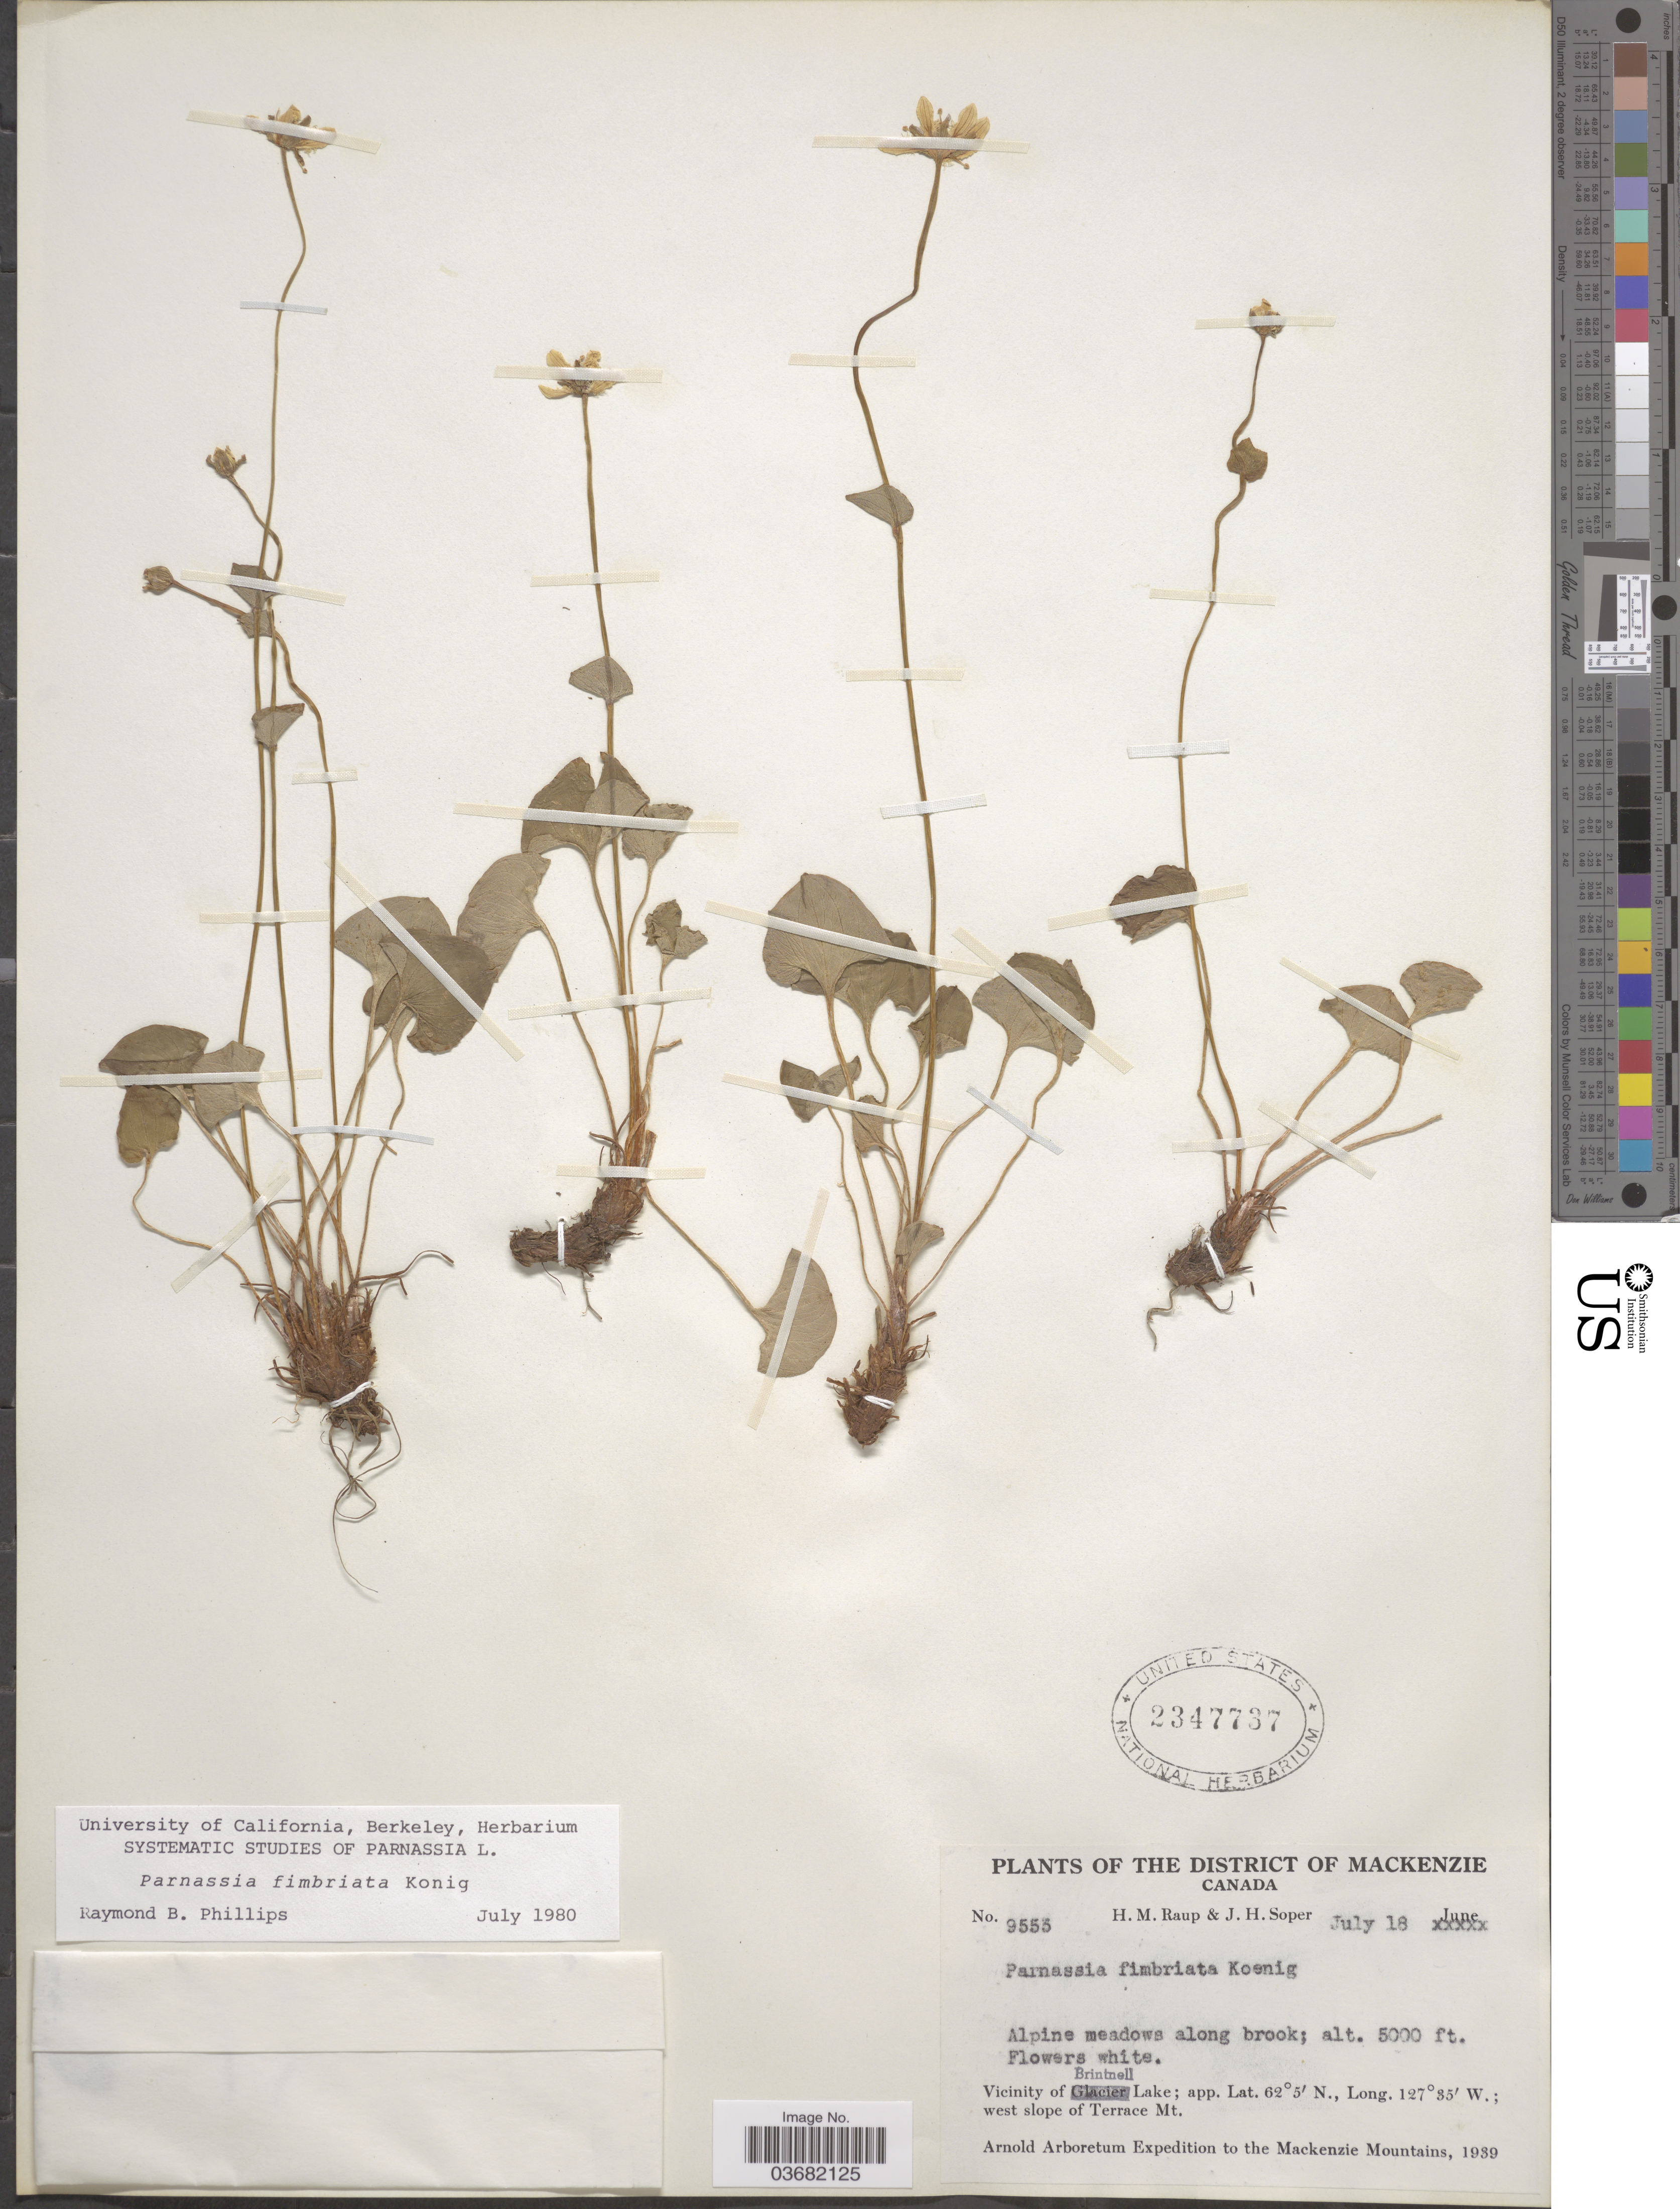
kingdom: Plantae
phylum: Tracheophyta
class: Magnoliopsida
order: Celastrales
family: Parnassiaceae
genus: Parnassia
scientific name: Parnassia fimbriata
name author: K.D. Koenig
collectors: H. Raup & J. H. Soper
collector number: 9553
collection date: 1939-07-18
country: Canada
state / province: Alberta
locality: The District of Mackenzie. Vicinity of Britnell Lake; west slope of Terrace Mt. Arnold Arboretum Expedition to the Mackenzie Mountains, 1939.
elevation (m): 1524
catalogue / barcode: US 2347737